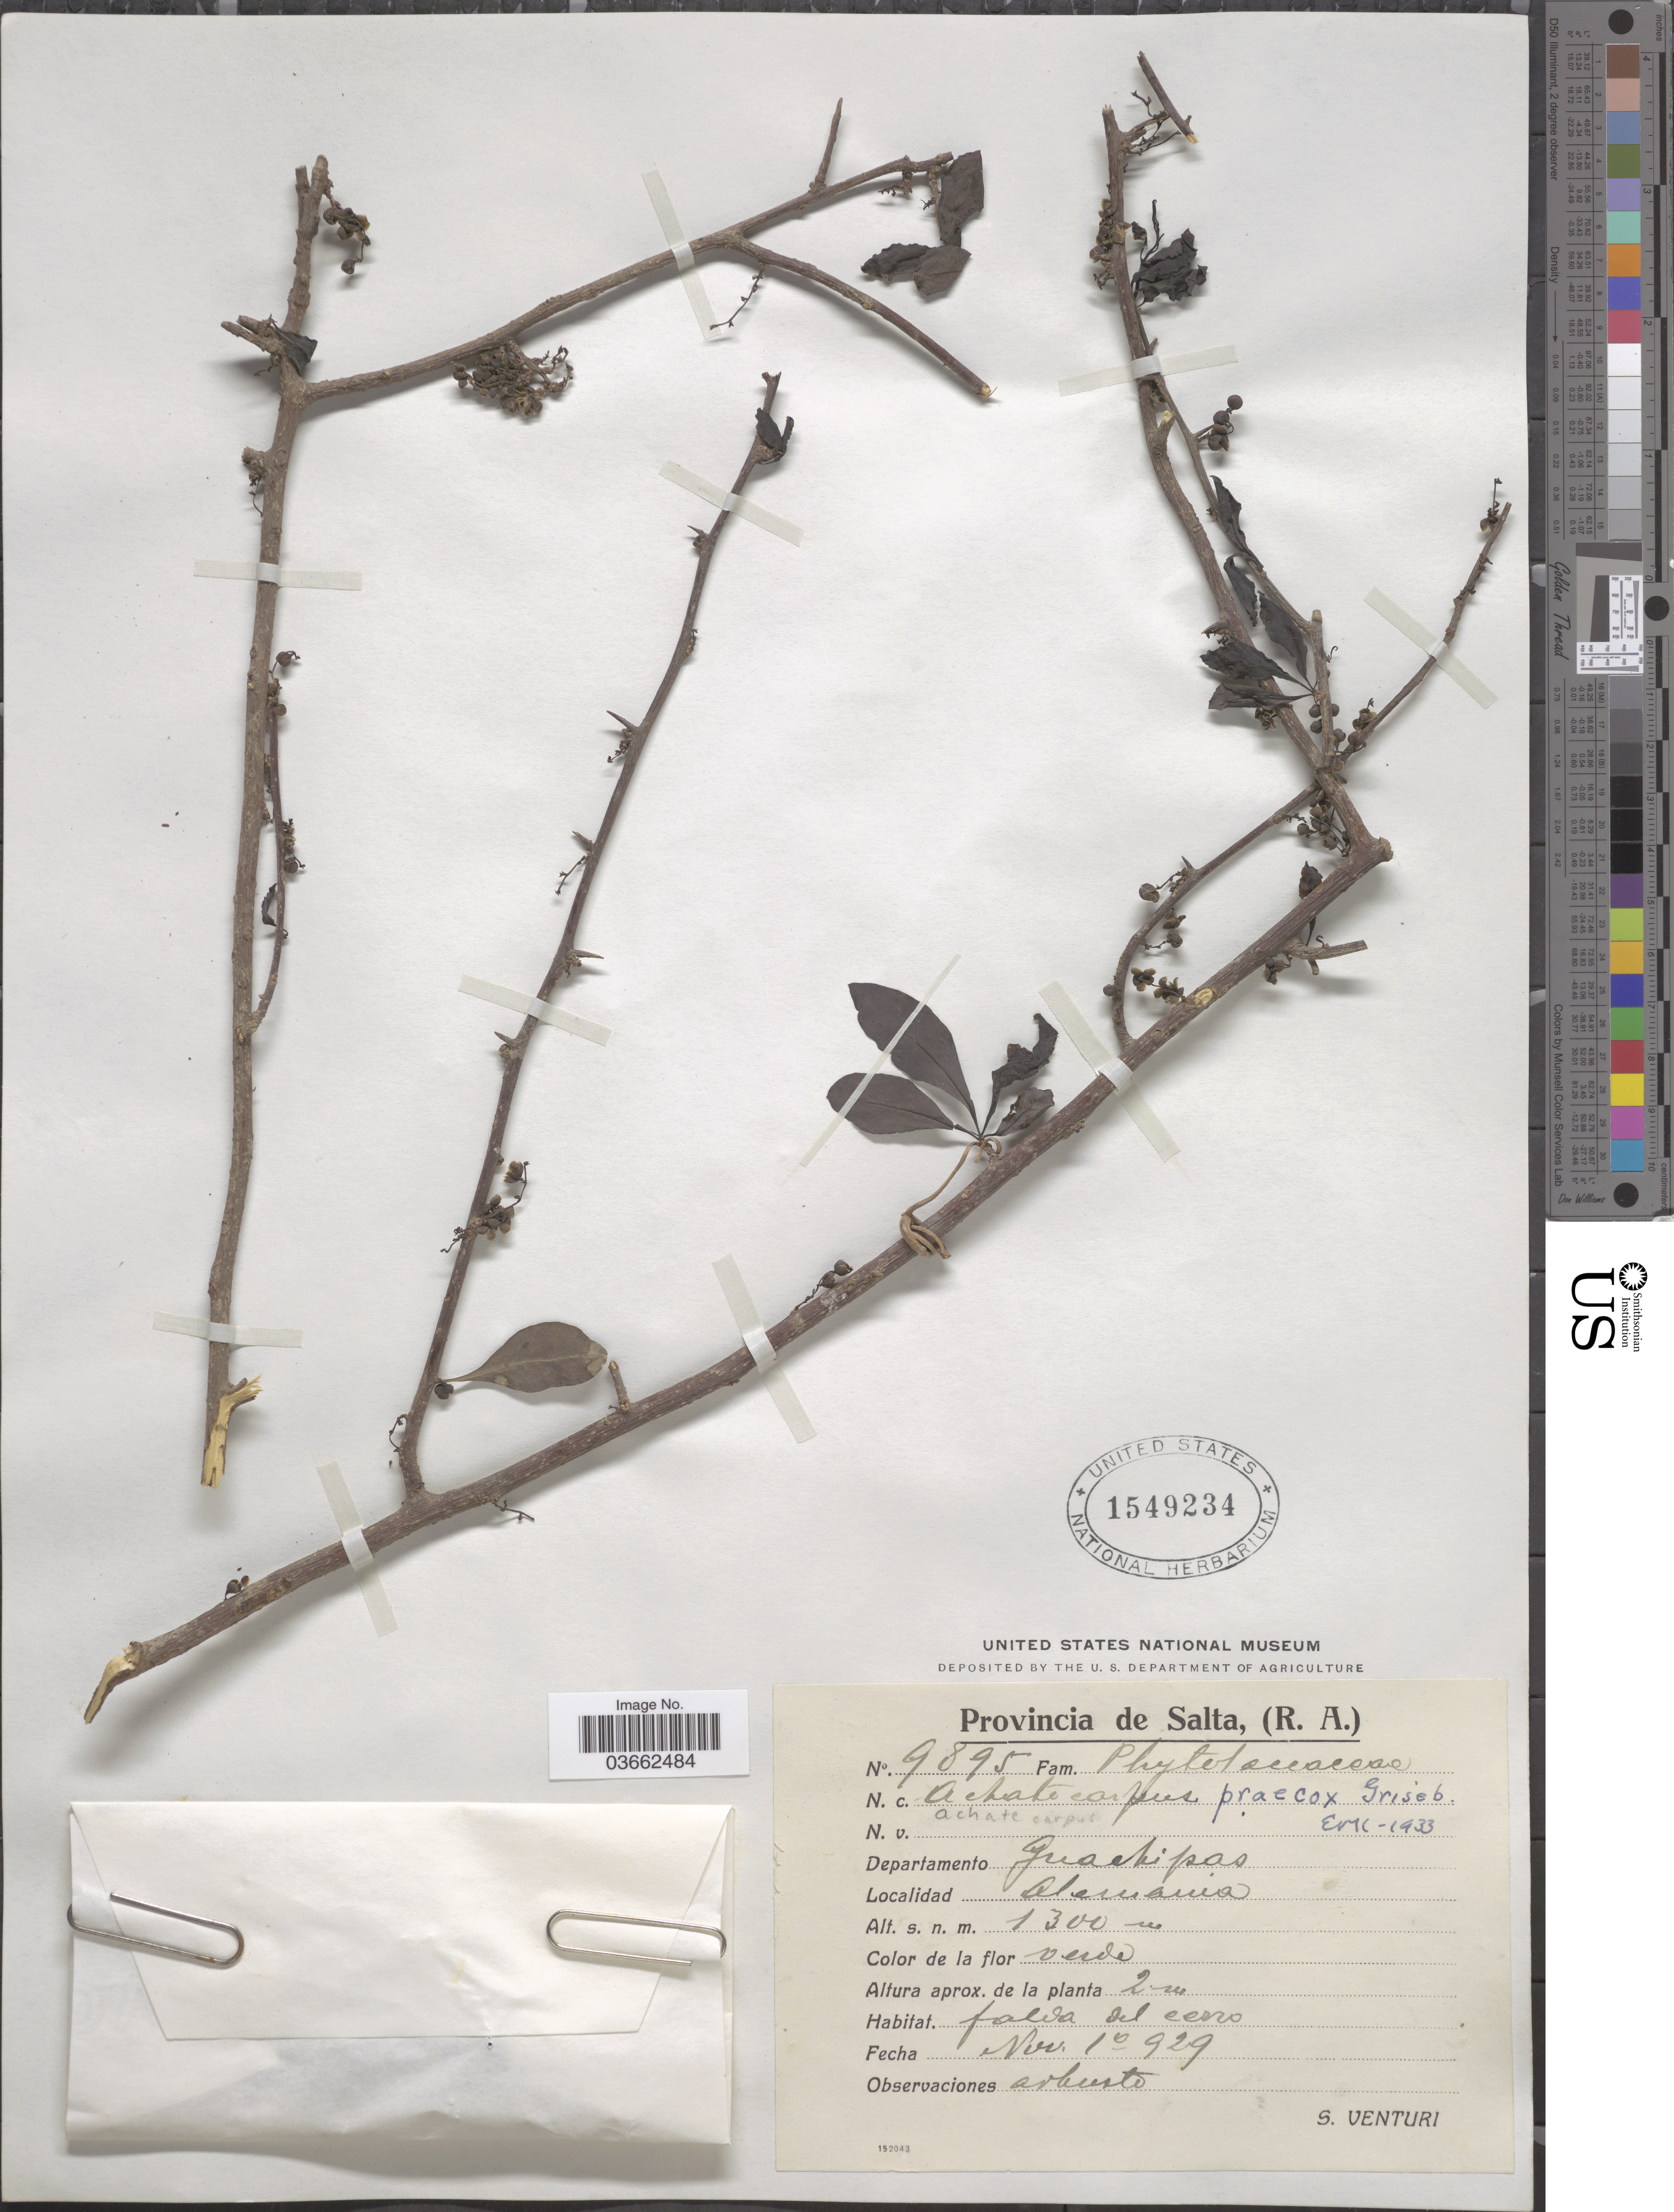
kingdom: Plantae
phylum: Tracheophyta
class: Magnoliopsida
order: Caryophyllales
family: Achatocarpaceae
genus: Achatocarpus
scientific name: Achatocarpus praecox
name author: Griseb.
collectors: S. Venturi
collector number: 9895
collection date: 1929-11-01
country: Argentina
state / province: Salta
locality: Departamento Guachipas, Alemania.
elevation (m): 1300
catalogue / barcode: US 1549234